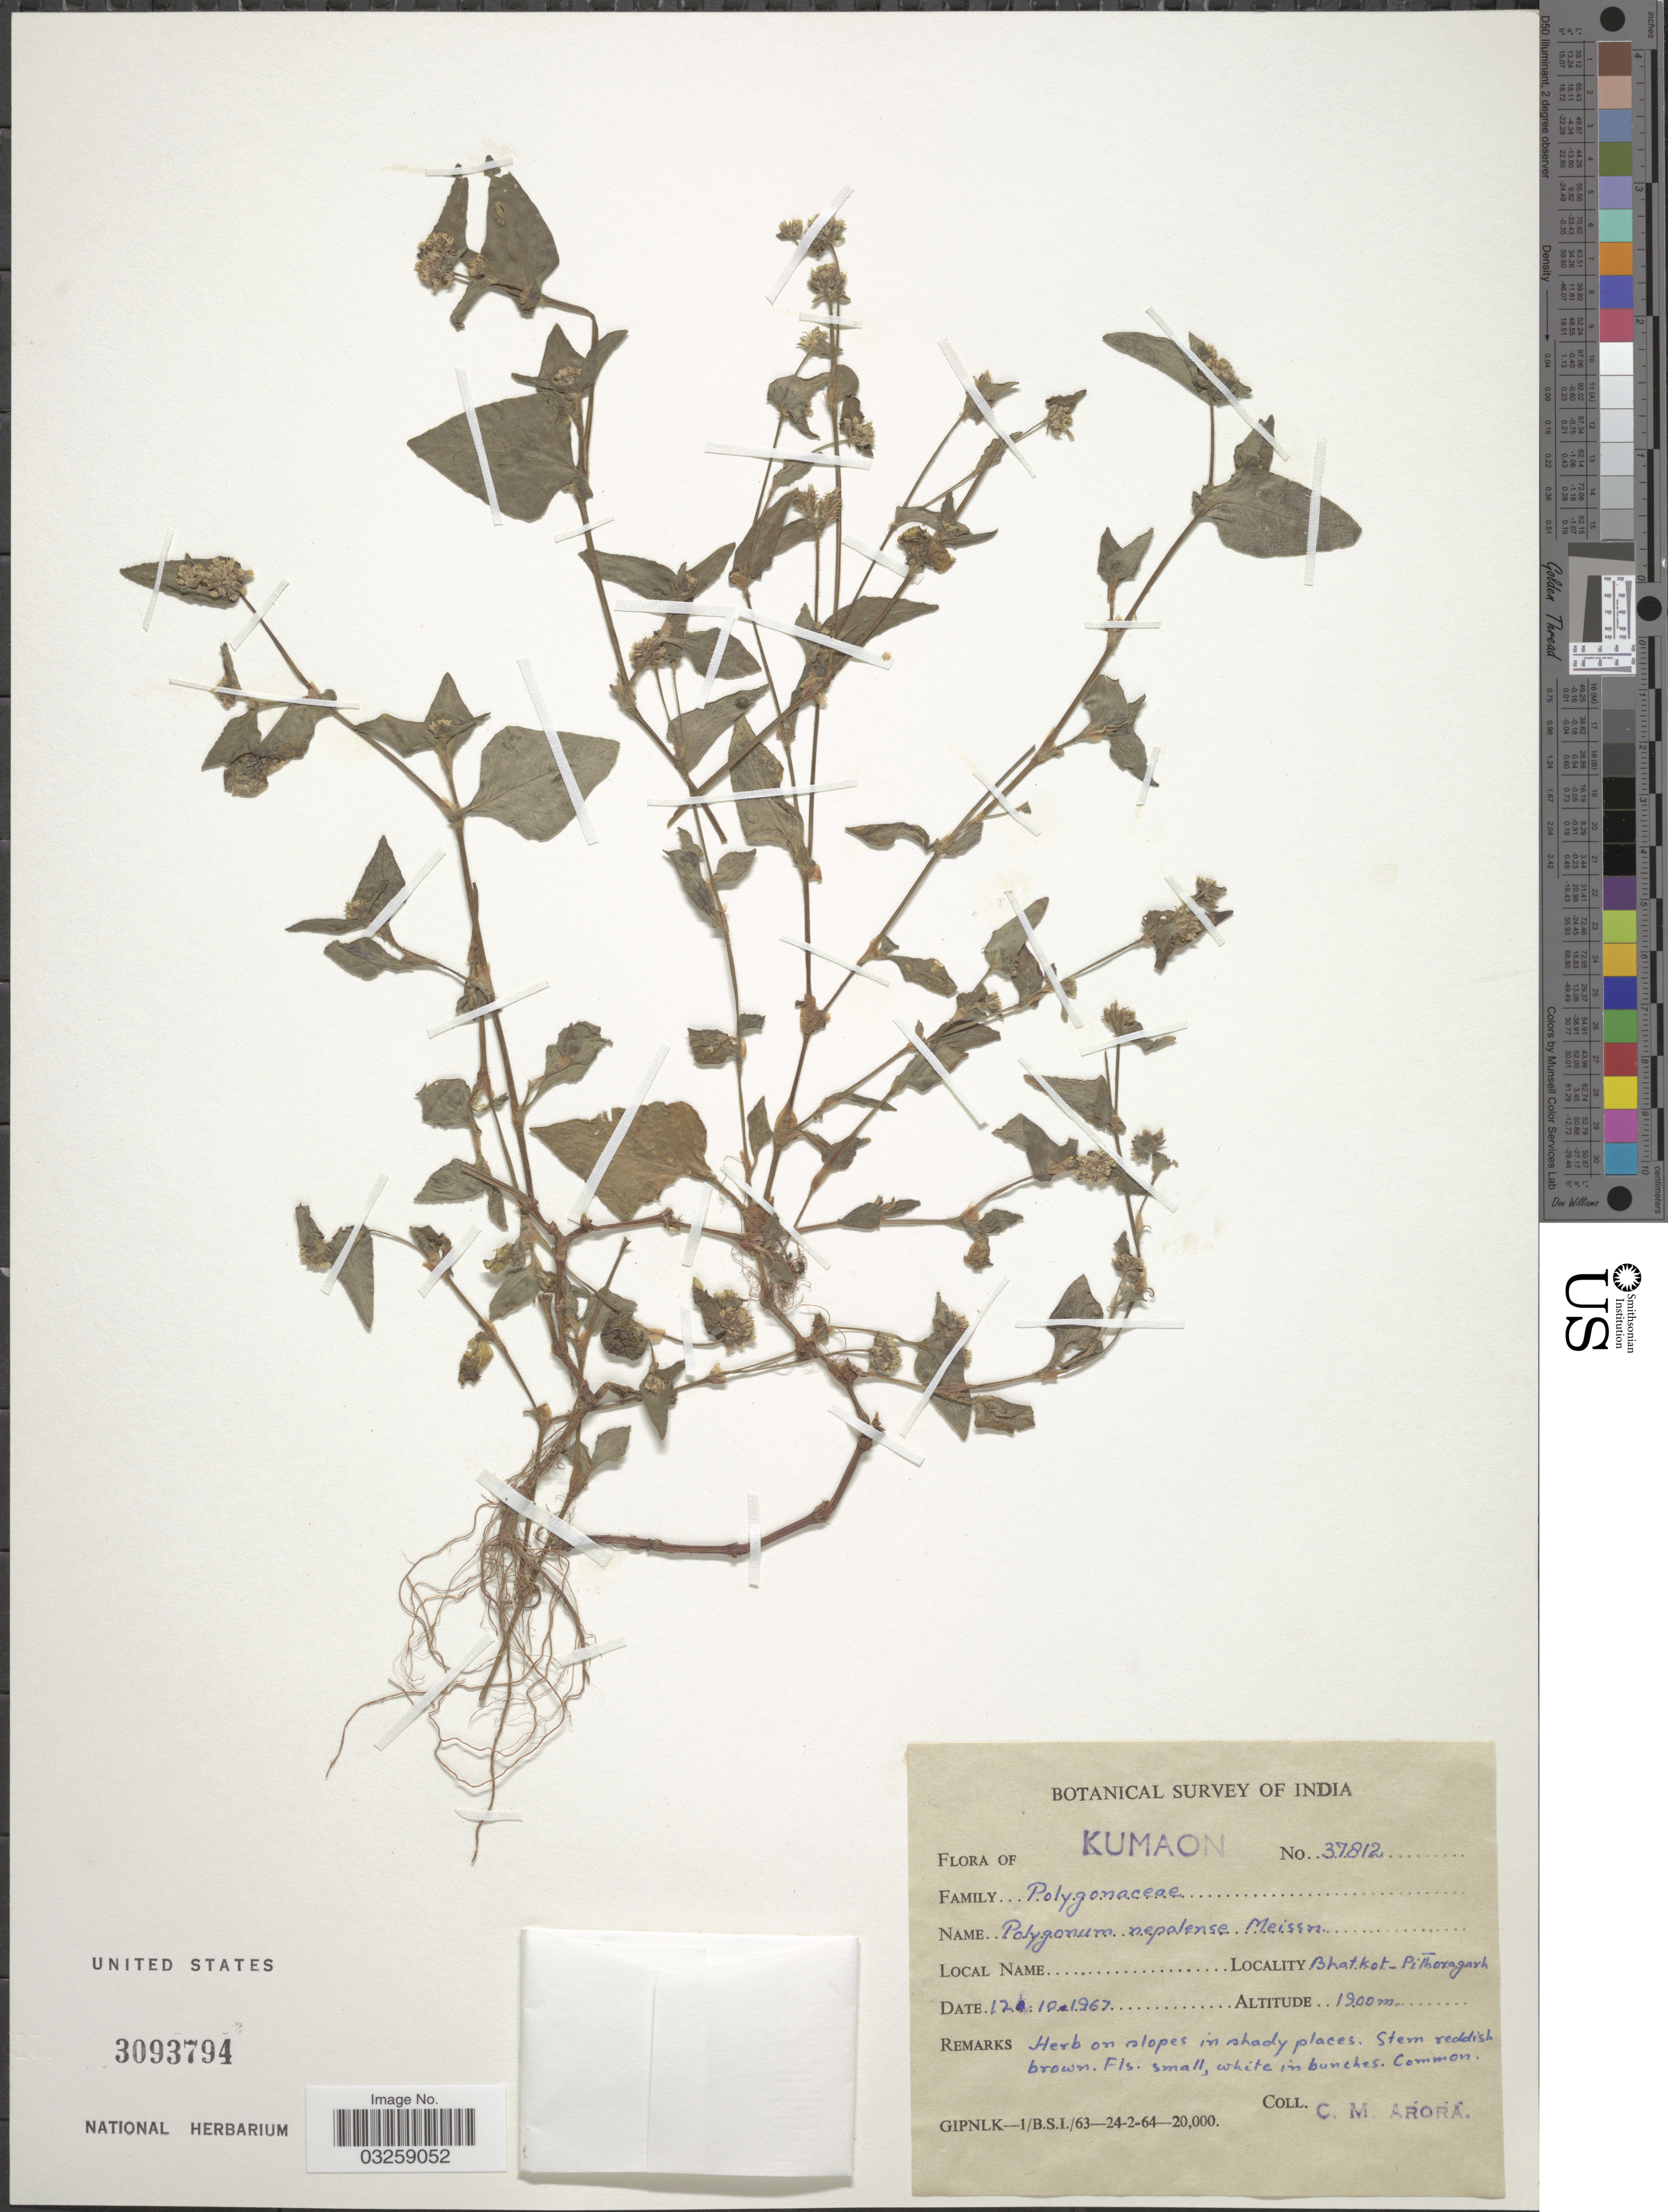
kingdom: Plantae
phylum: Tracheophyta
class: Magnoliopsida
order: Caryophyllales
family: Polygonaceae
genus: Polygonum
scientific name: Polygonum nepalense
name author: Meisn.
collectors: C. Arora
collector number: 37812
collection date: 1967-10-12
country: India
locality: Kumaon. Bhatkot-Pithoragarh.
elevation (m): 1900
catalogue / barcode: US 3093794